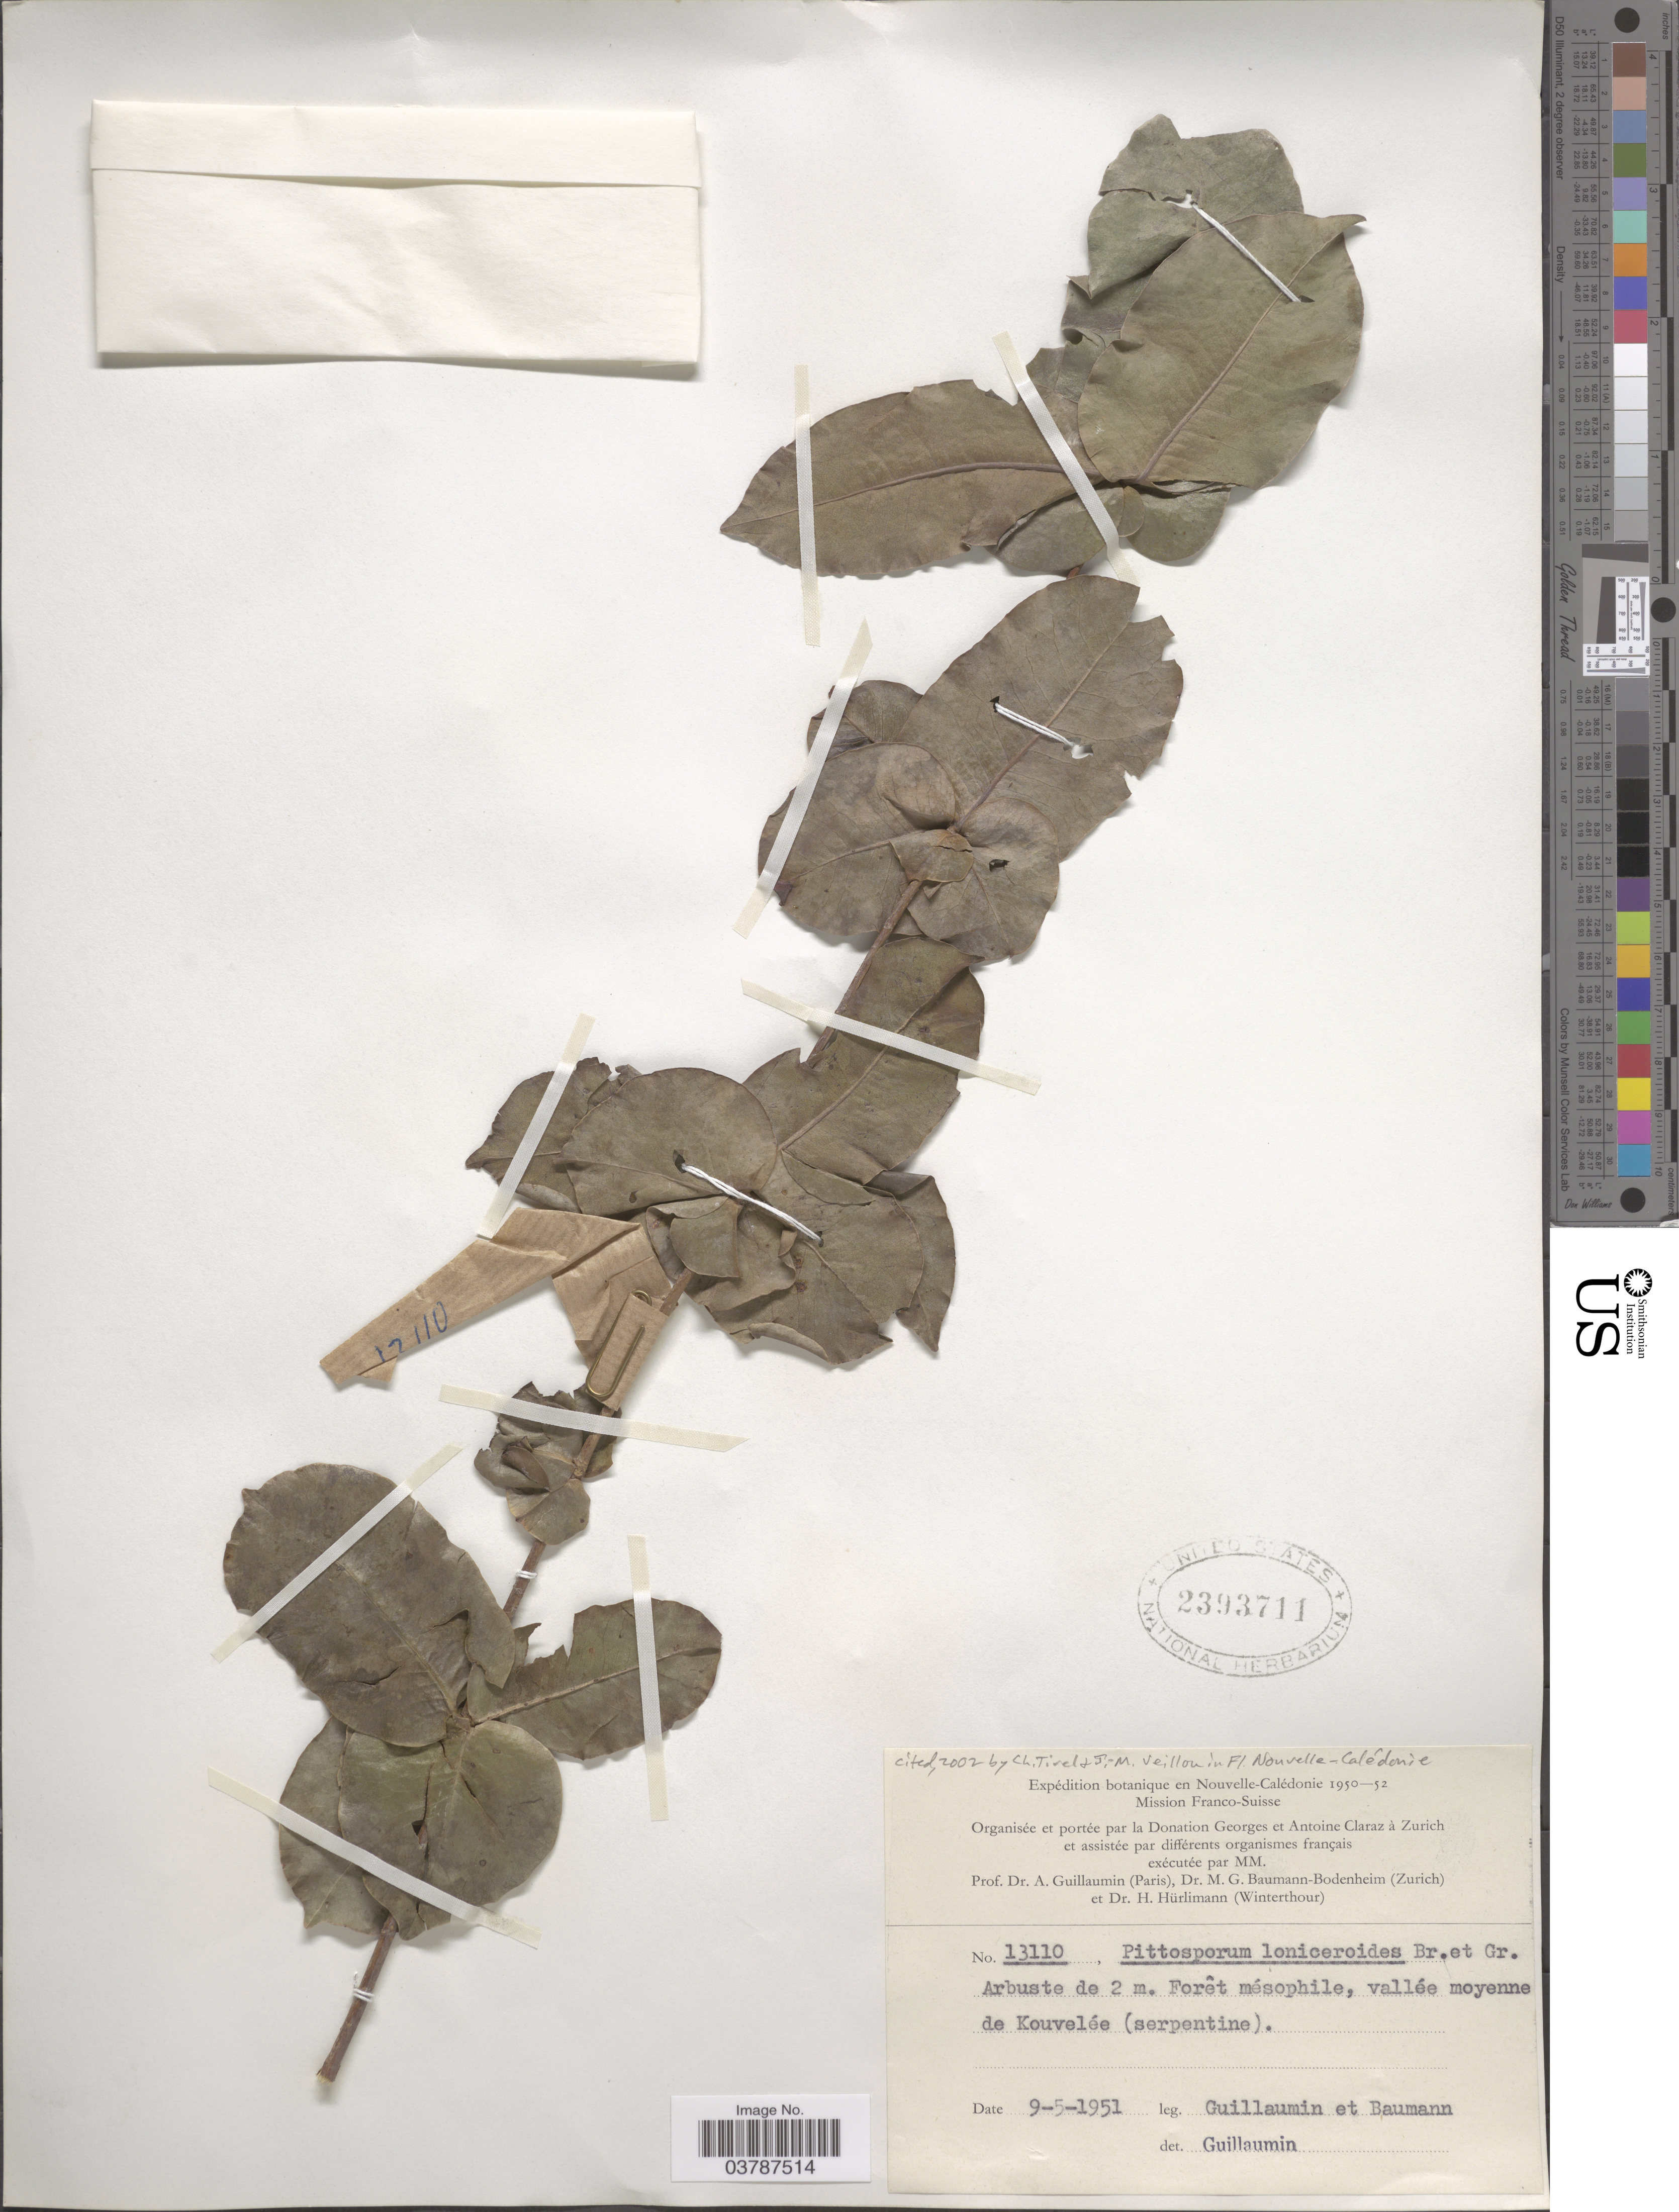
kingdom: Plantae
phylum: Tracheophyta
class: Magnoliopsida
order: Apiales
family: Pittosporaceae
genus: Pittosporum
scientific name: Pittosporum loniceroides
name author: Brongn. & Gris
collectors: A. Guillaumin & M. G. Baumann-Bodenheim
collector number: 13110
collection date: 1951-05-09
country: New Caledonia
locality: Vallée moyenne de Kouvelée (serpentine).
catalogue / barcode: US 2393711